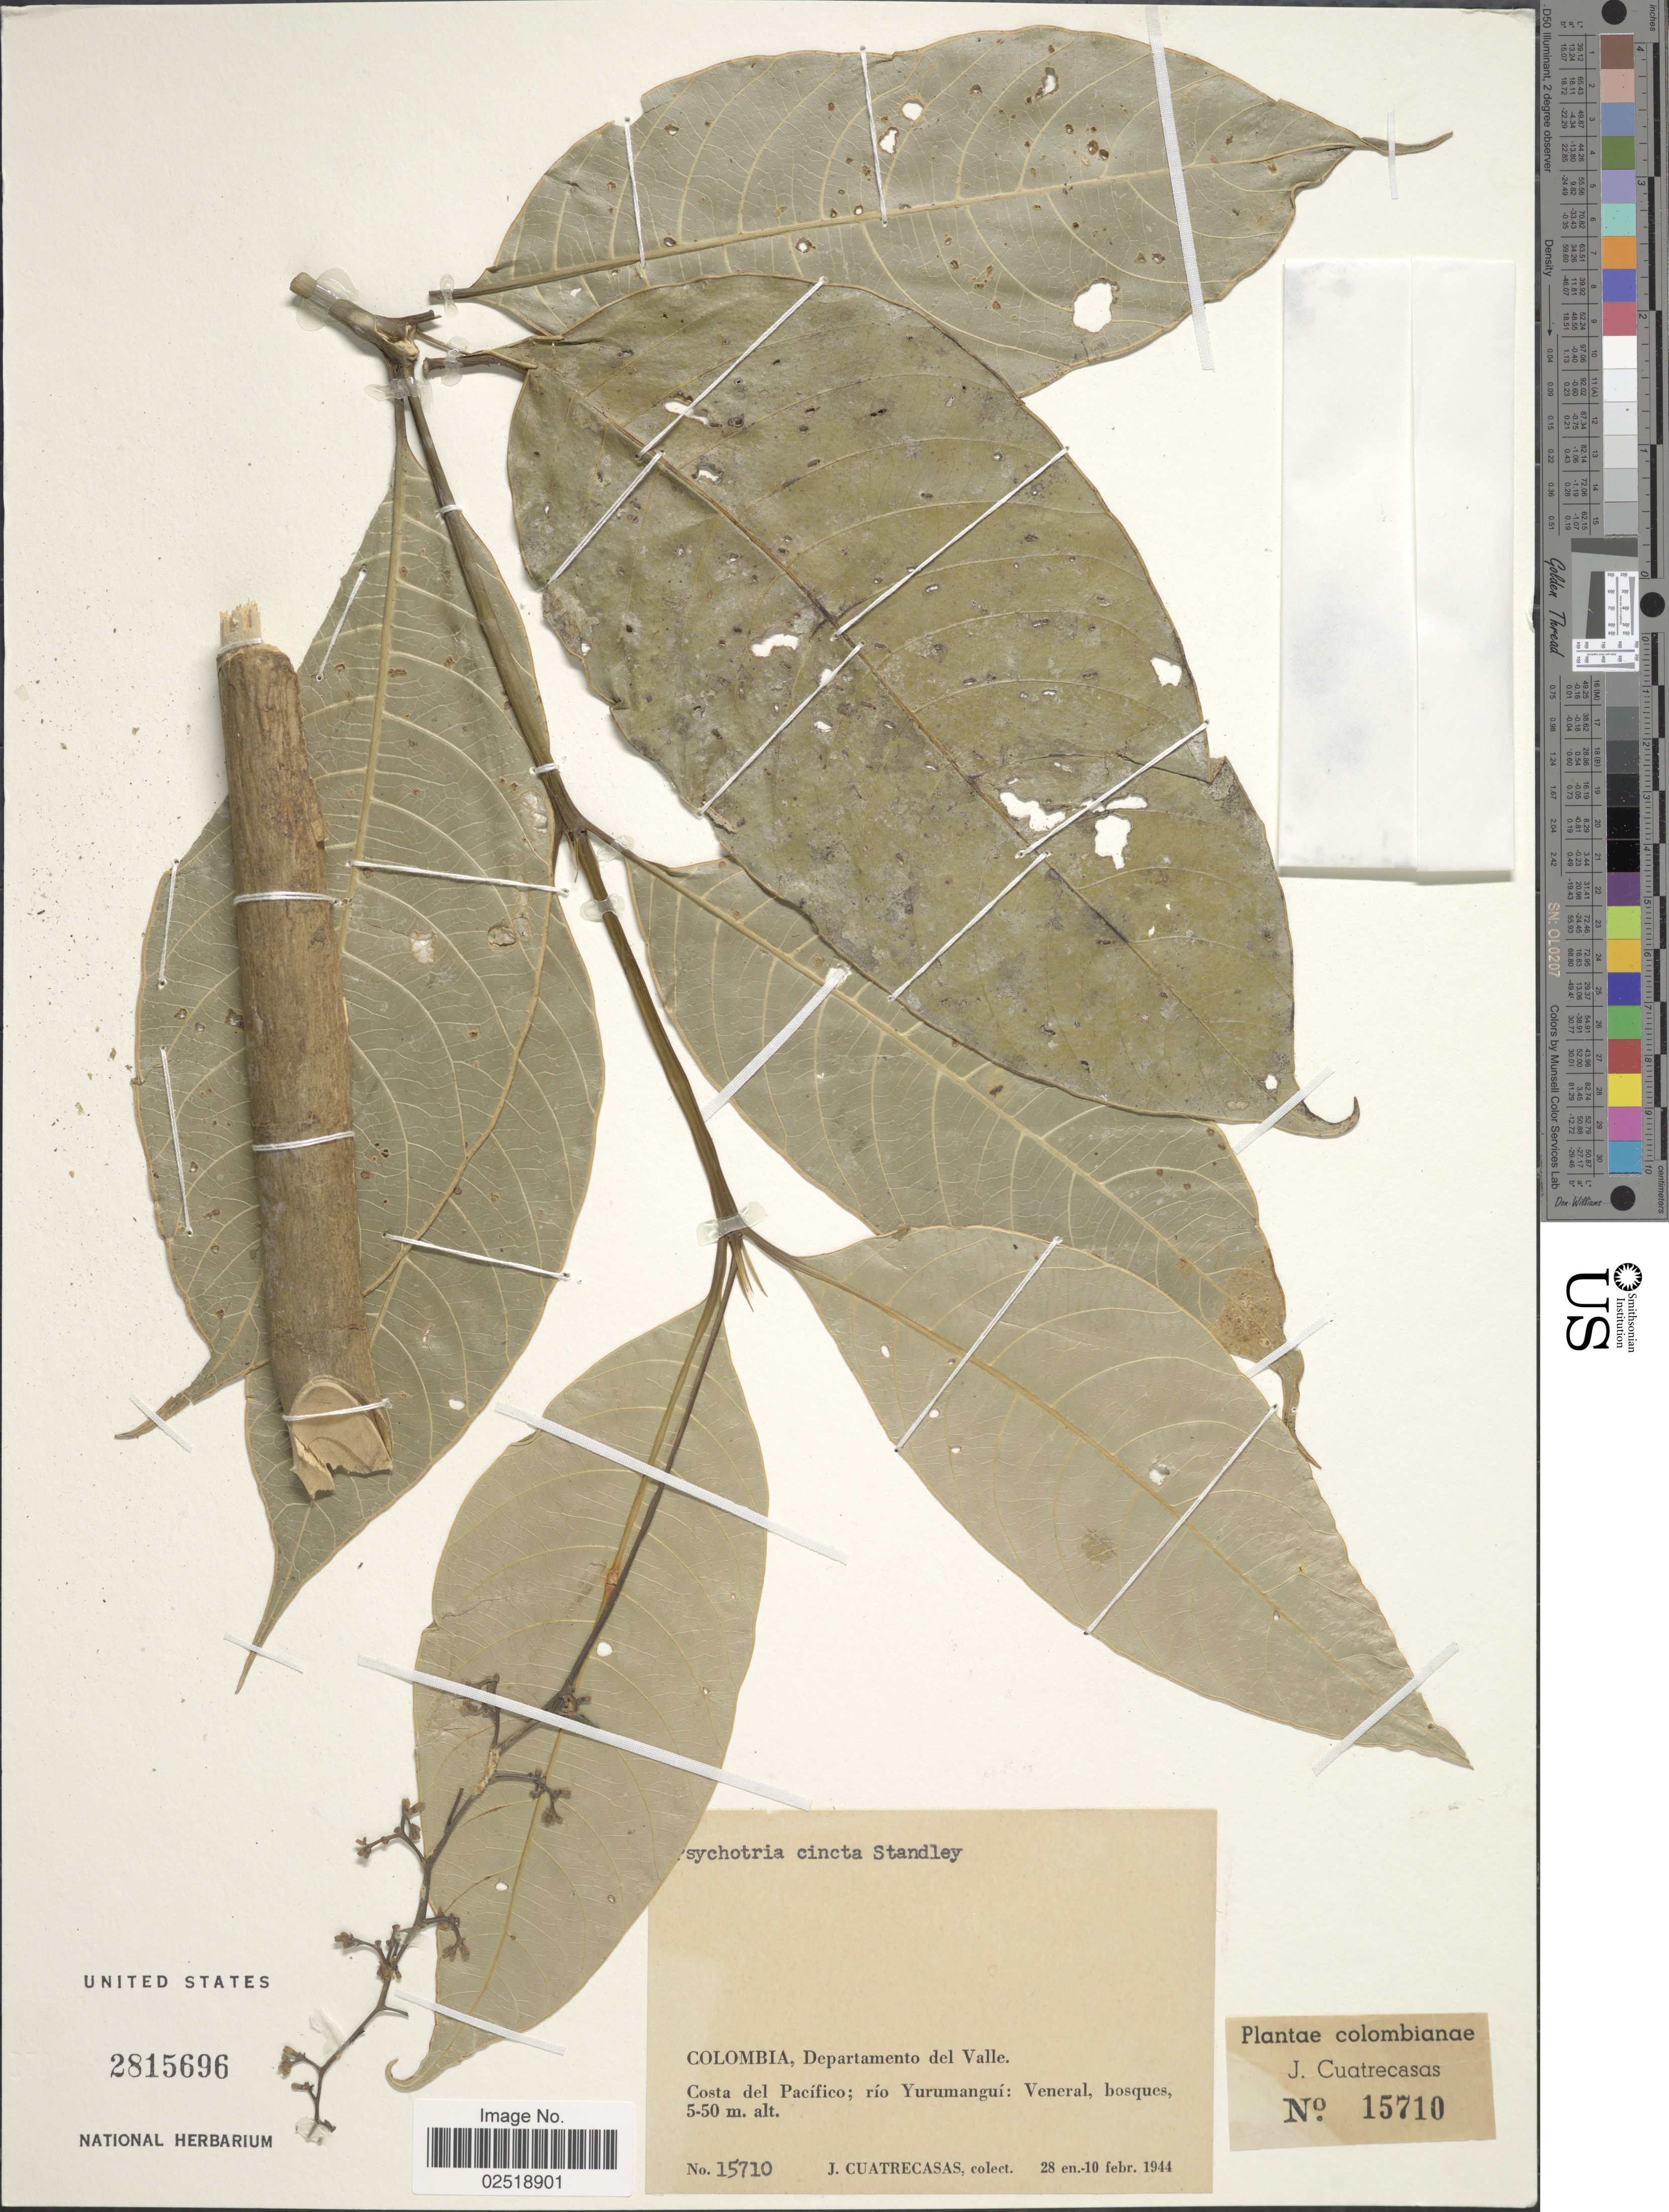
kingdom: Plantae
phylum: Tracheophyta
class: Magnoliopsida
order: Gentianales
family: Rubiaceae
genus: Psychotria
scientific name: Psychotria cincta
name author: Standl.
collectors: J. Cuatrecasas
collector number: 15710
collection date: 1944-01-28/1944-02-10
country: Colombia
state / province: Valle del Cauca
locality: Departamento del Valle, Costa del Pacífico; río Yurumanguí: Veneral, bosques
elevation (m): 5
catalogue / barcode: US 2815696